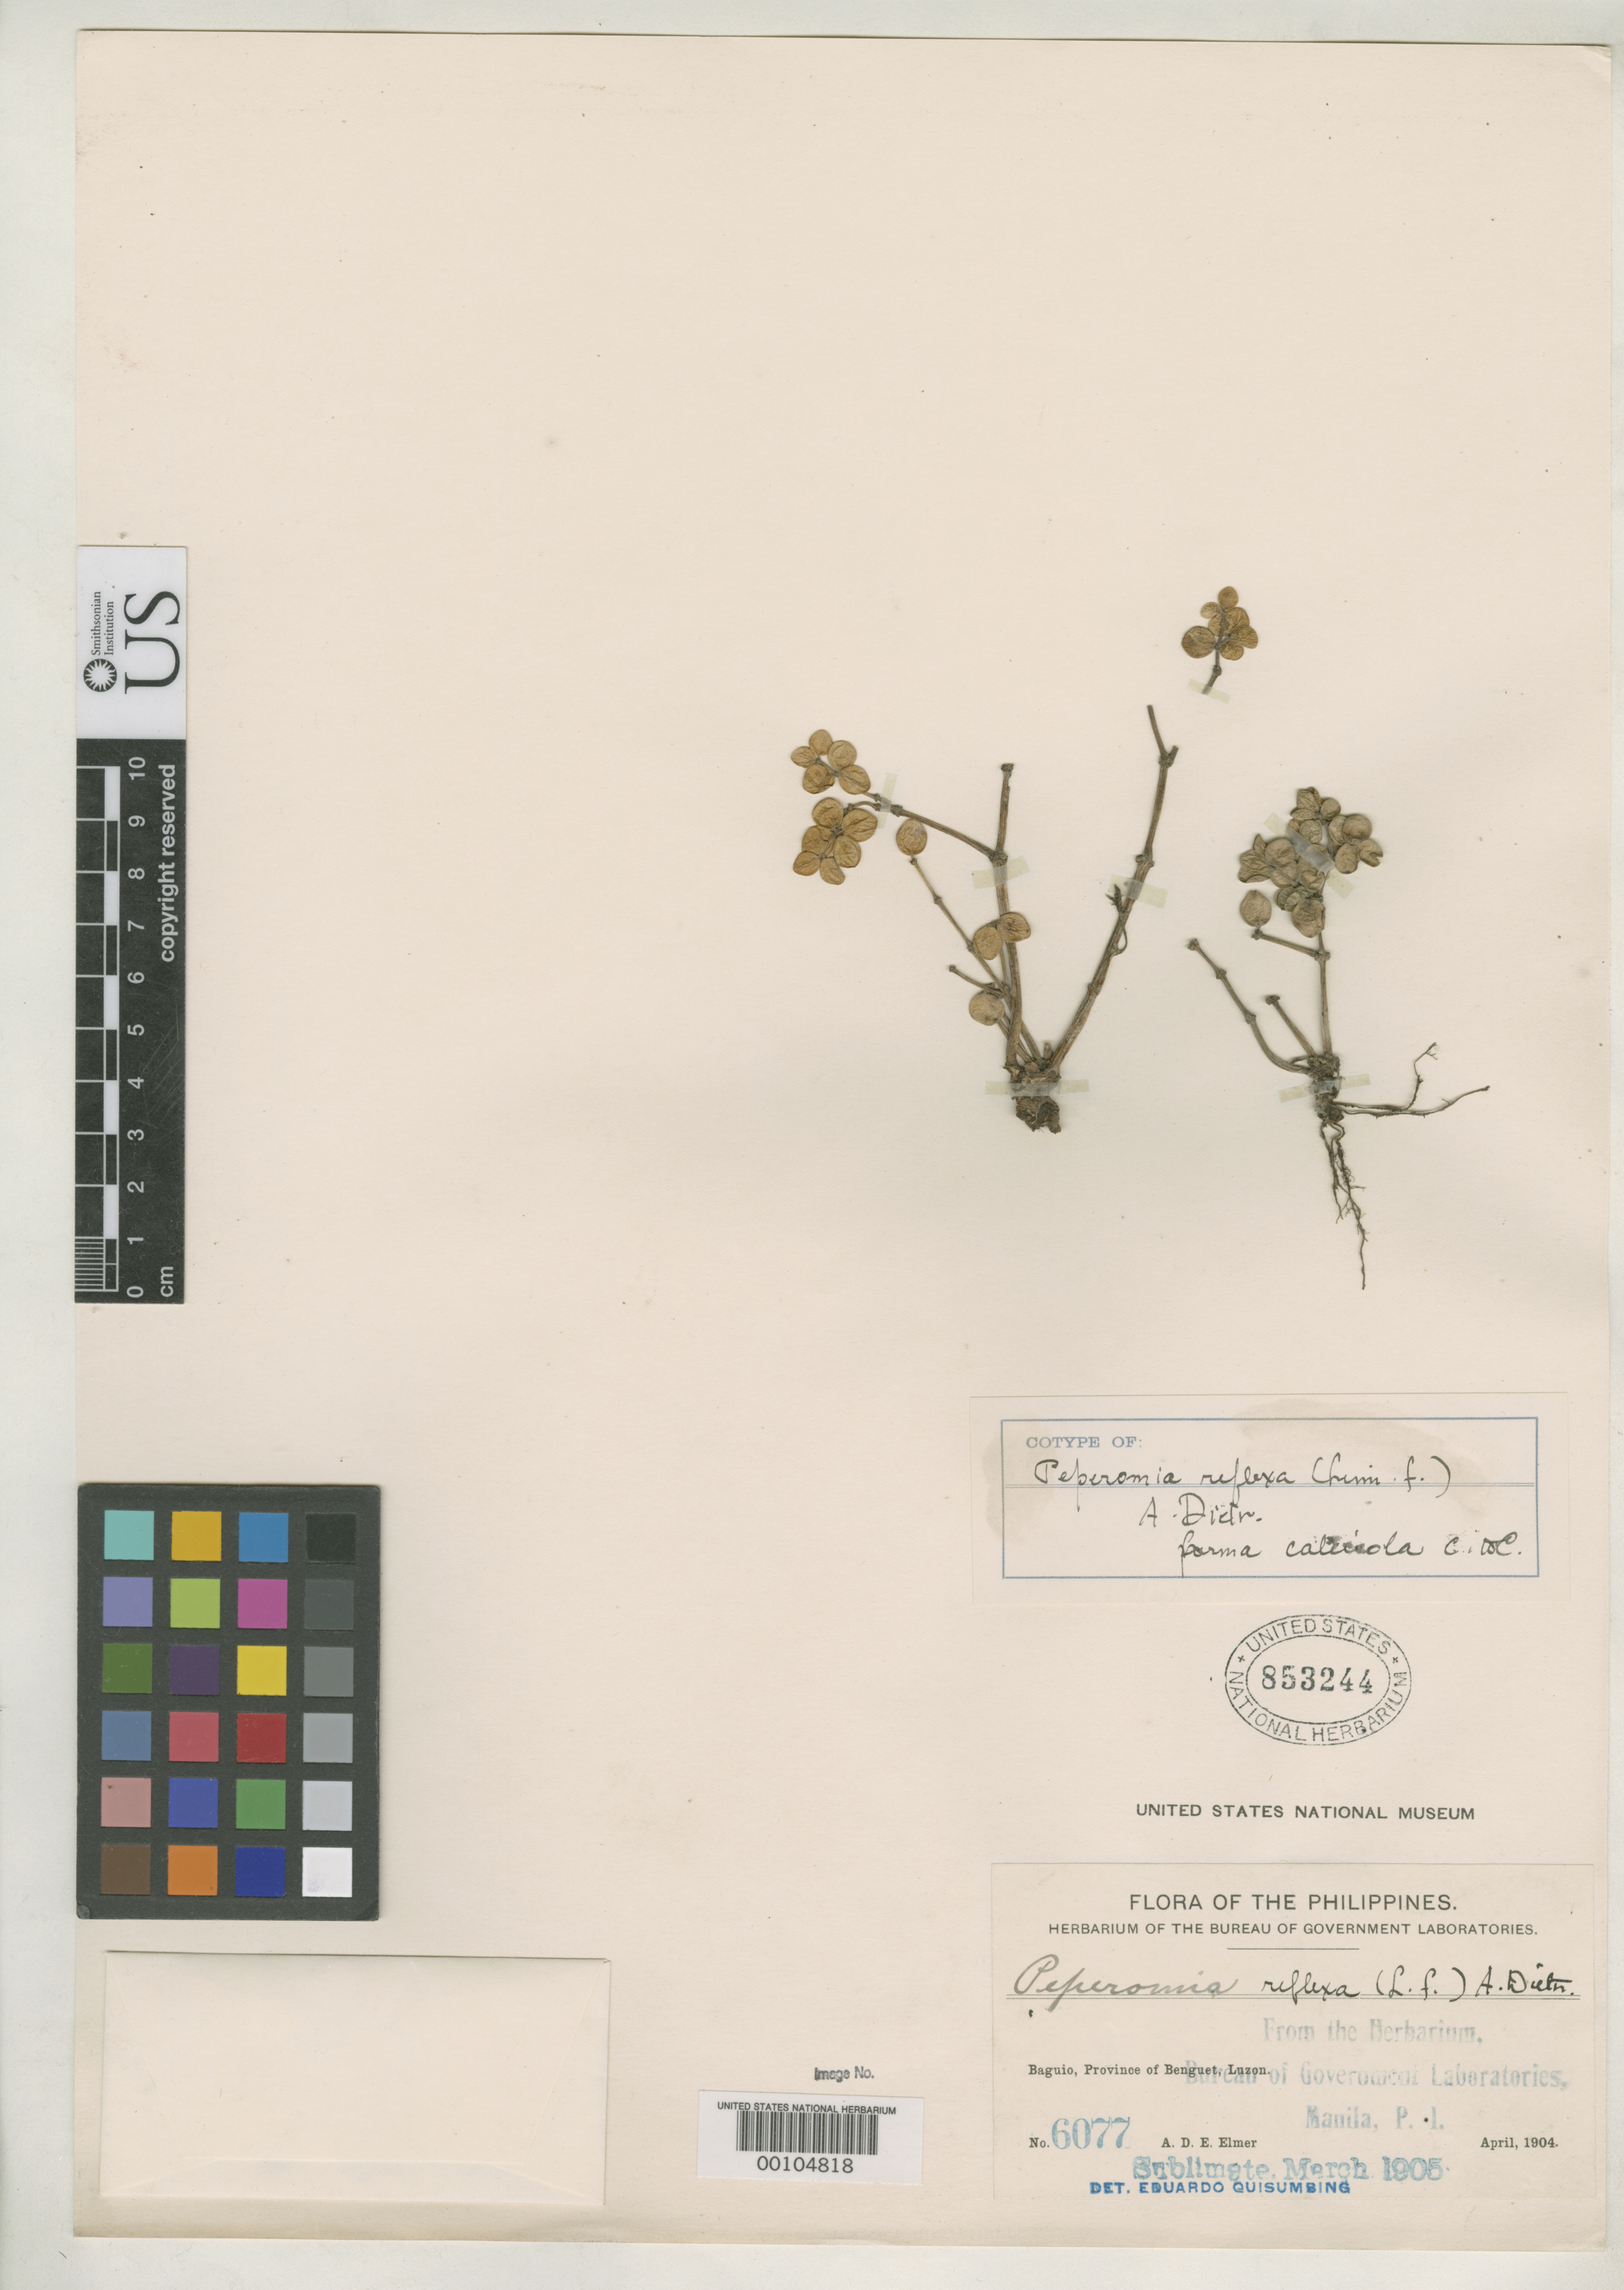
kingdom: Plantae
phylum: Tracheophyta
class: Magnoliopsida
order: Piperales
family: Piperaceae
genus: Peperomia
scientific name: Peperomia reflexa f. calcicola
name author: C. DC.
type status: Isosyntype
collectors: A. D. E. Elmer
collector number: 6077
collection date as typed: Mar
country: Philippines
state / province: Cordillera (Administrative Region)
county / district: Benguet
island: Luzon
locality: Baguio.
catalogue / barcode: US 853244